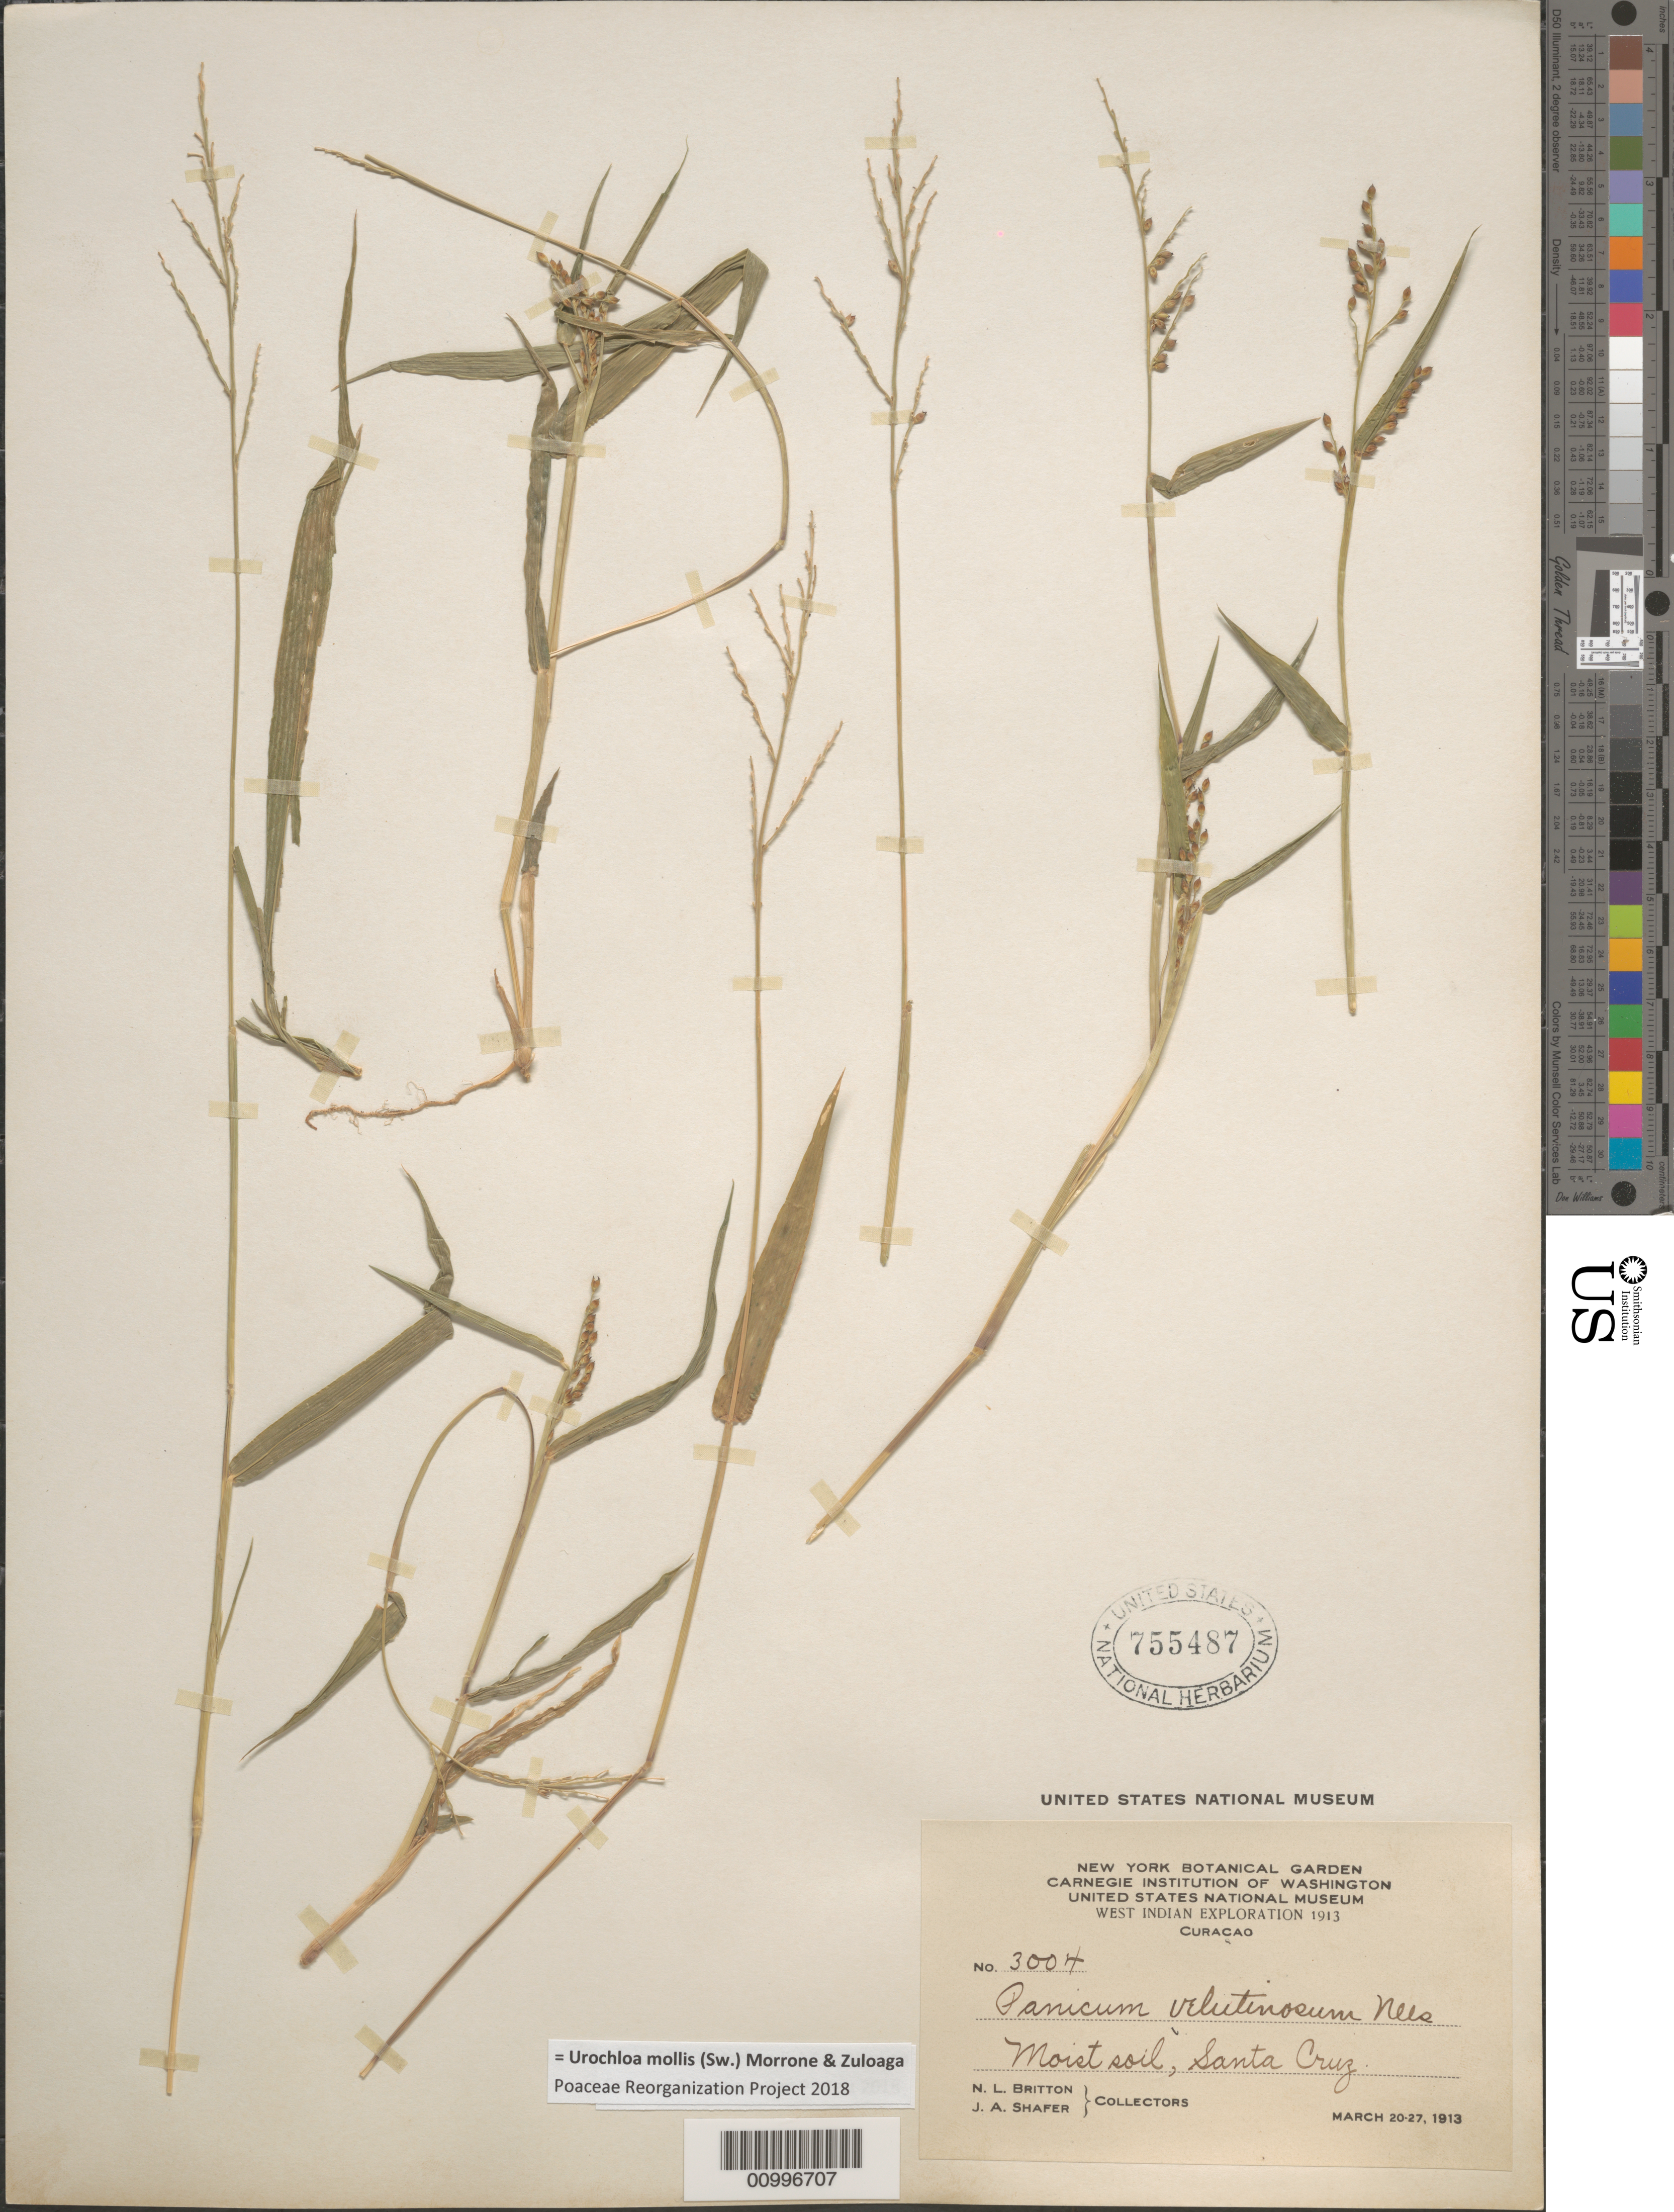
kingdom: Plantae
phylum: Tracheophyta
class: Liliopsida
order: Poales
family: Poaceae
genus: Brachiaria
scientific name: Brachiaria mollis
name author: (Sw.) Parodi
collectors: N. Britton & J. A. Shafer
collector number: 3004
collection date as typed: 20 Mar 1913 to 27 Mar 1913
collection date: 1913-03-20/1913-03-27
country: Curaçao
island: Curaçao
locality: Santa Cruz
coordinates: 0 N, 0 E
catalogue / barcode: US 755487